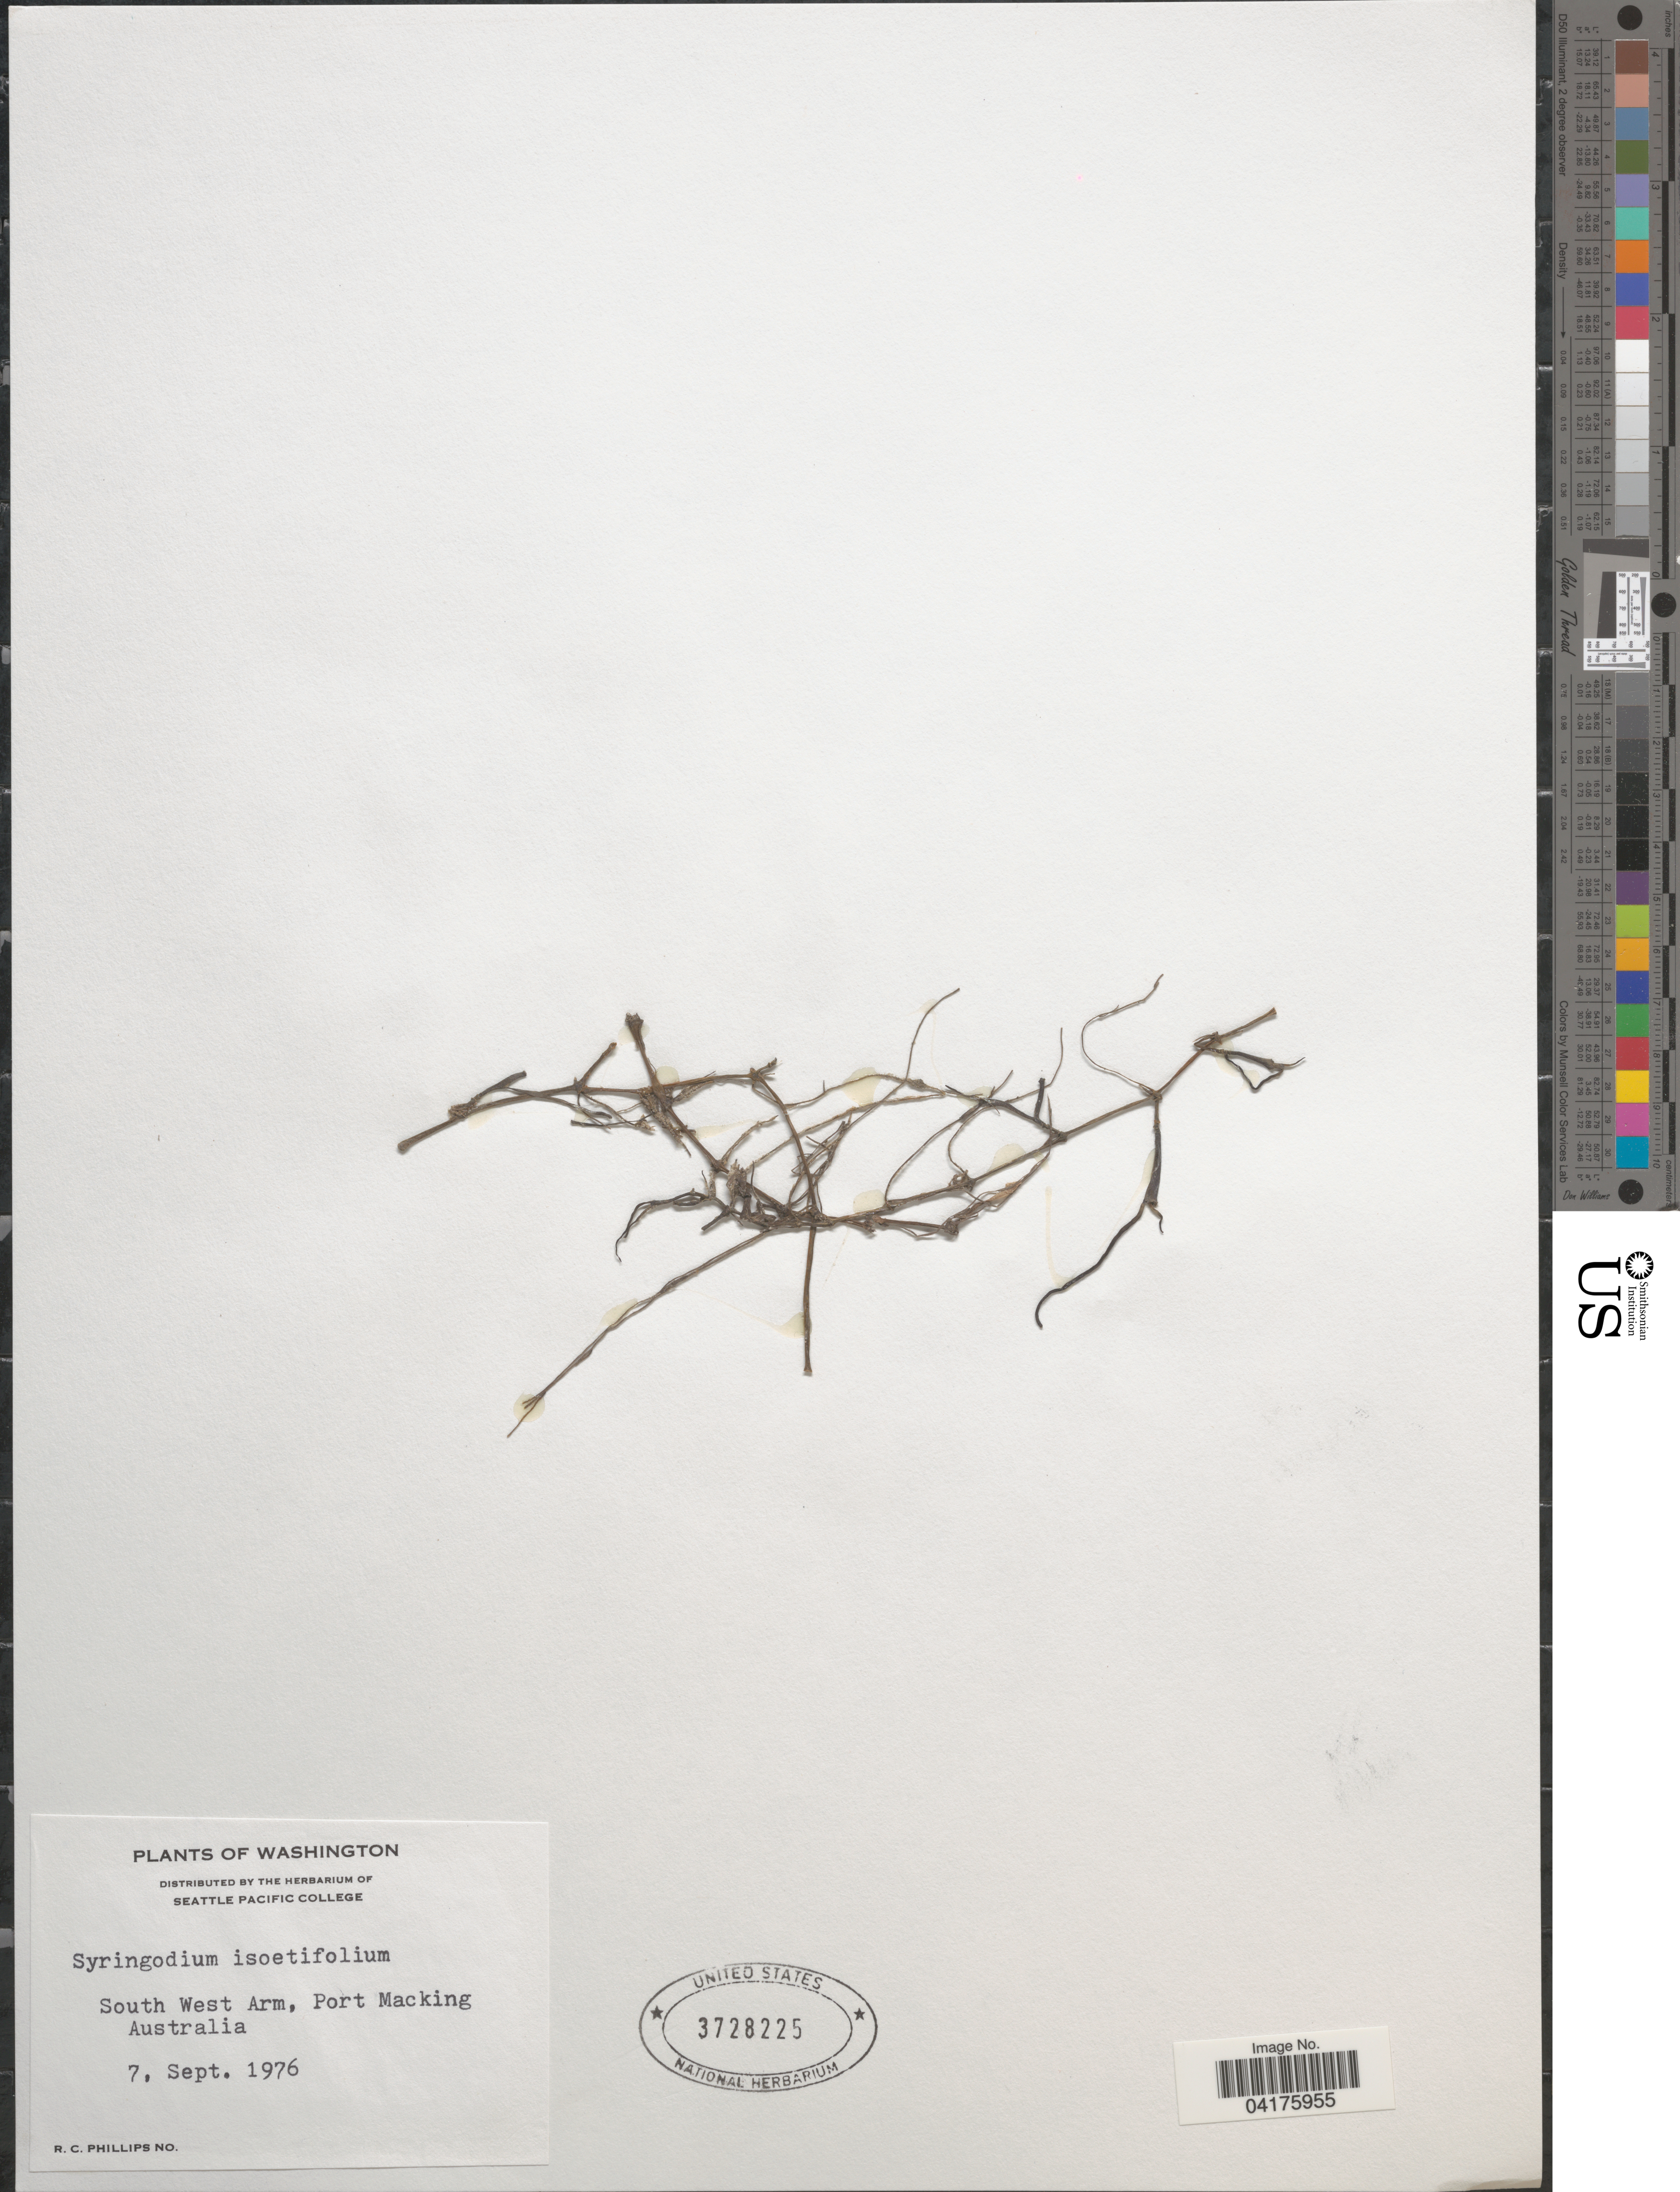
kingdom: Plantae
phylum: Tracheophyta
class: Liliopsida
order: Alismatales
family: Cymodoceaceae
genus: Syringodium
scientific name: Syringodium isoetifolium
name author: (Asch.) Dandy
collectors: R. C. Phillips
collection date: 1976-09-07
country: Australia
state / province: New South Wales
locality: South West Arm, Port Macking [= Port Hacking].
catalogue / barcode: US 3728225